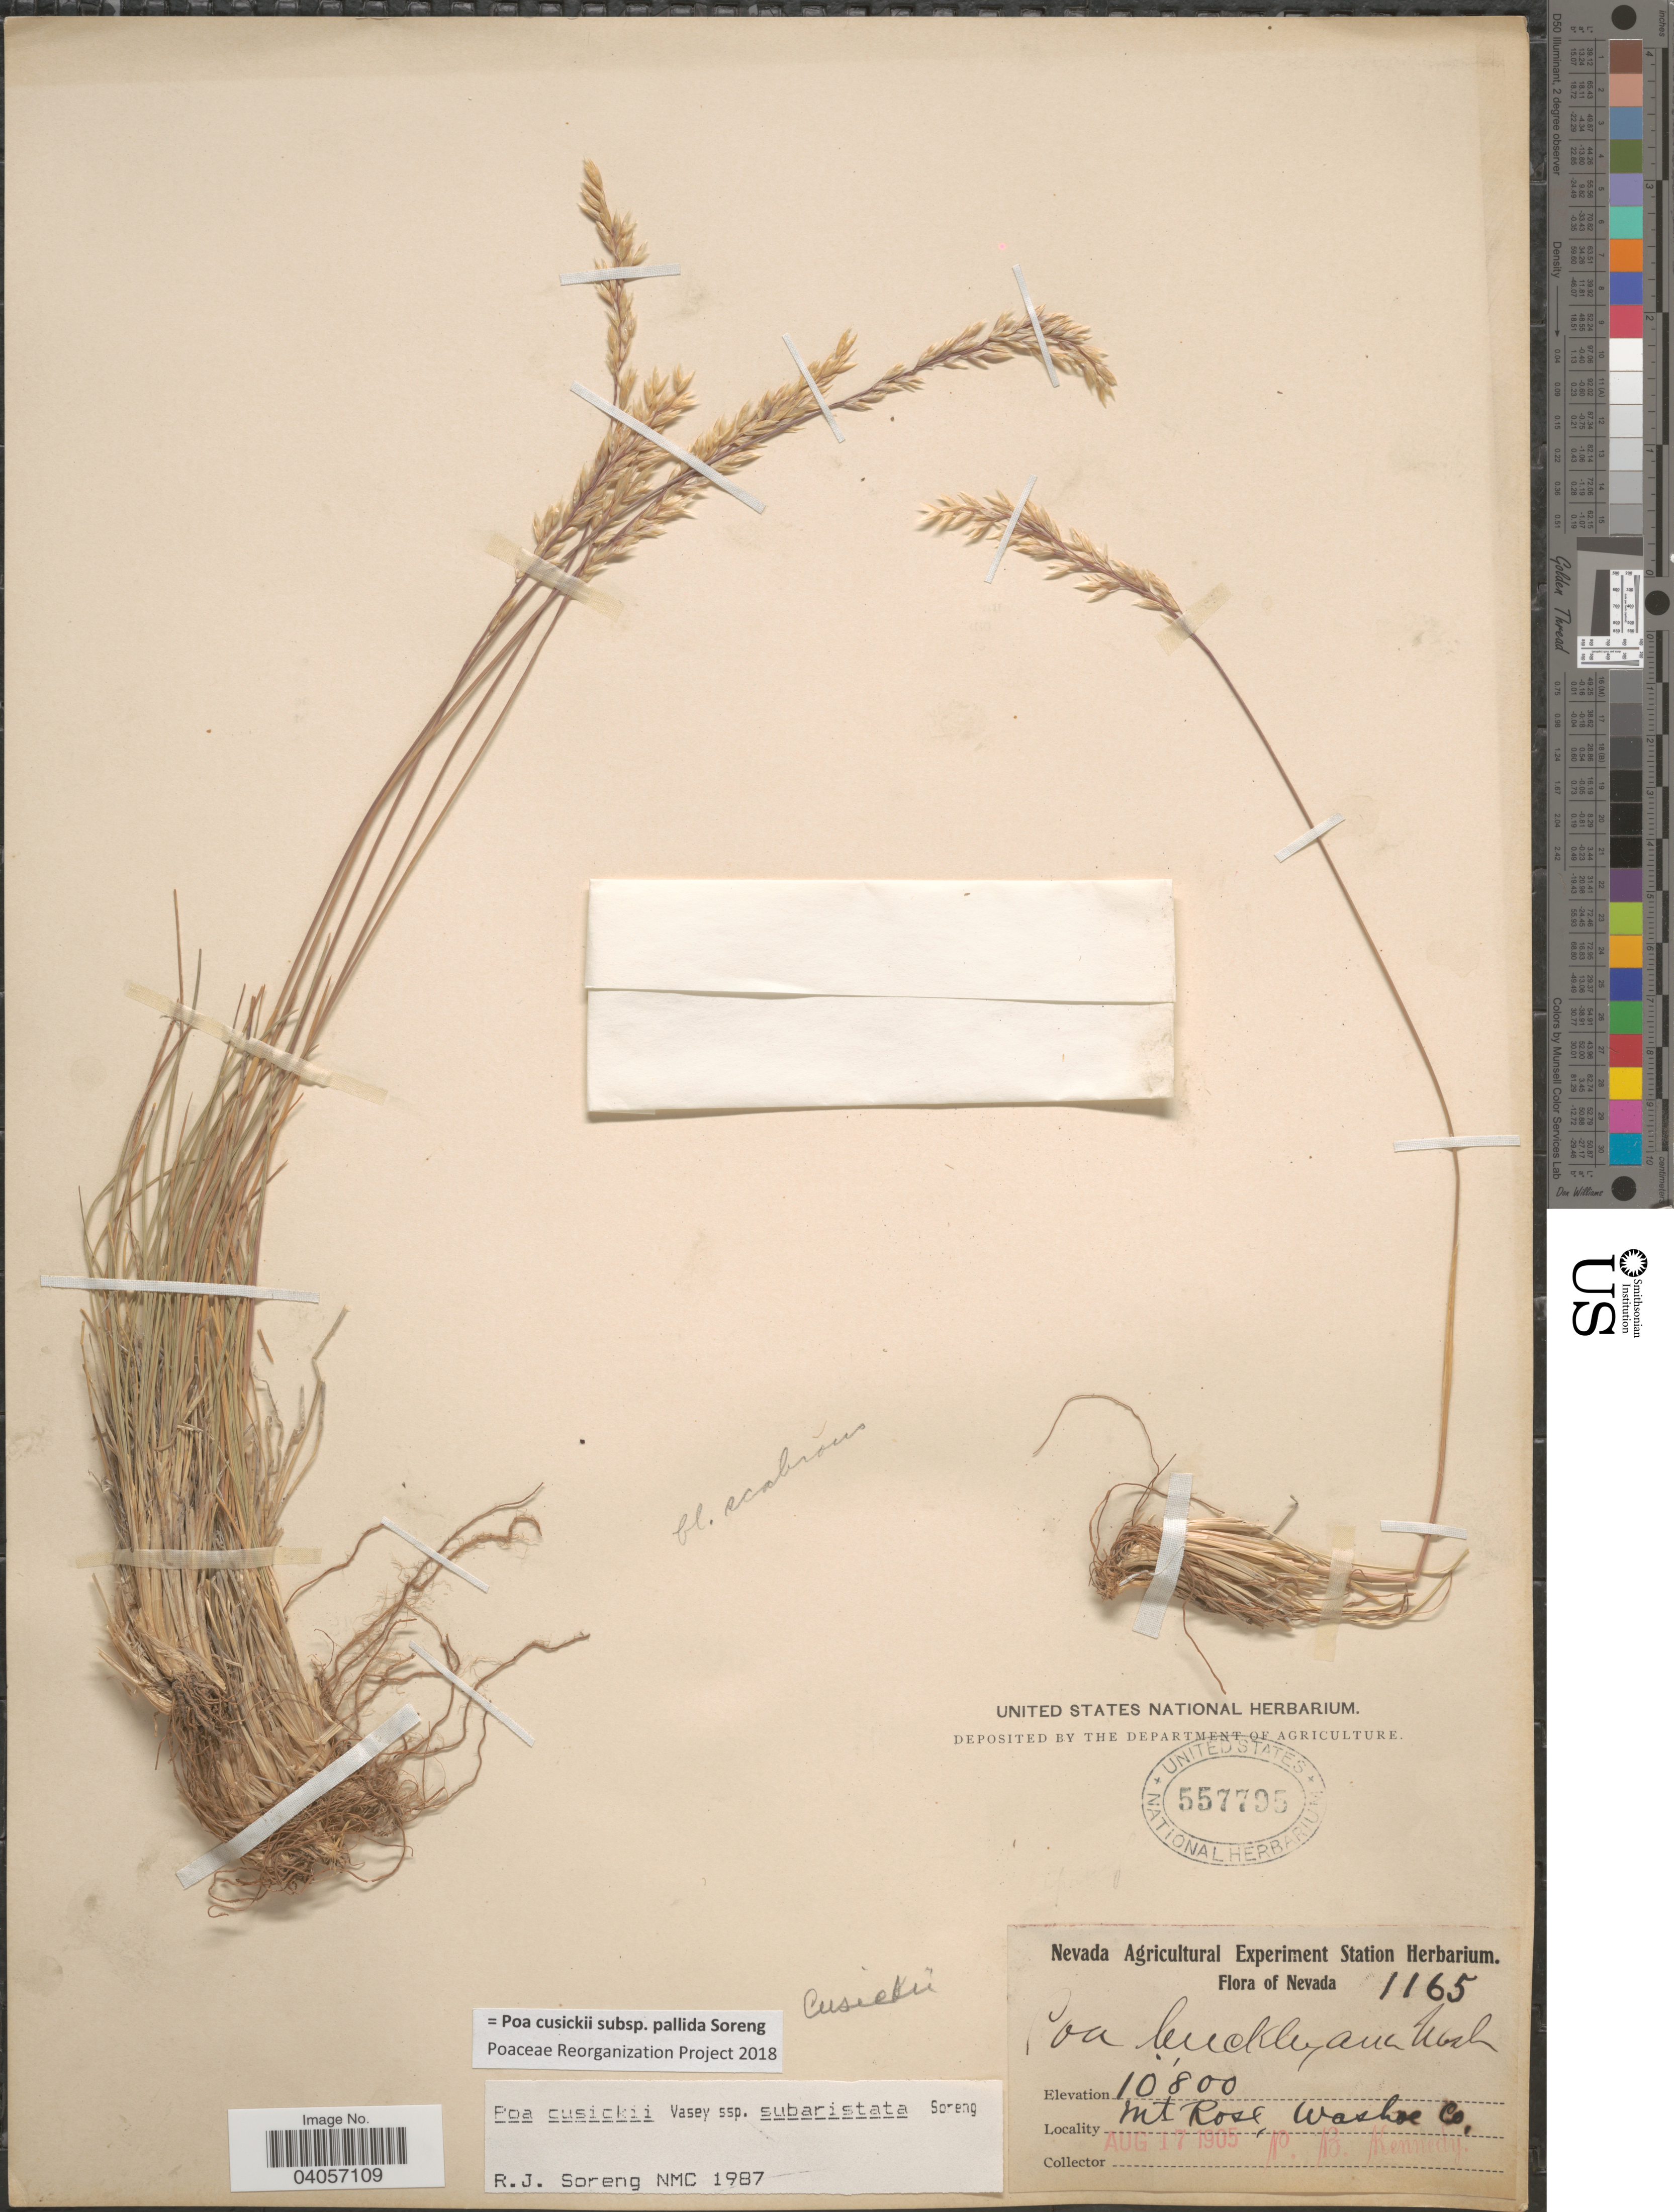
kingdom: Plantae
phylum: Tracheophyta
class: Liliopsida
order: Poales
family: Poaceae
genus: Poa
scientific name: Poa cusickii subsp. pallida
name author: Soreng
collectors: P. B. Kennedy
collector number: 1165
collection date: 1905-08-17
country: United States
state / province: Nevada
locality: Mt. Rose, Washoe Co.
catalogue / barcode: US 557795